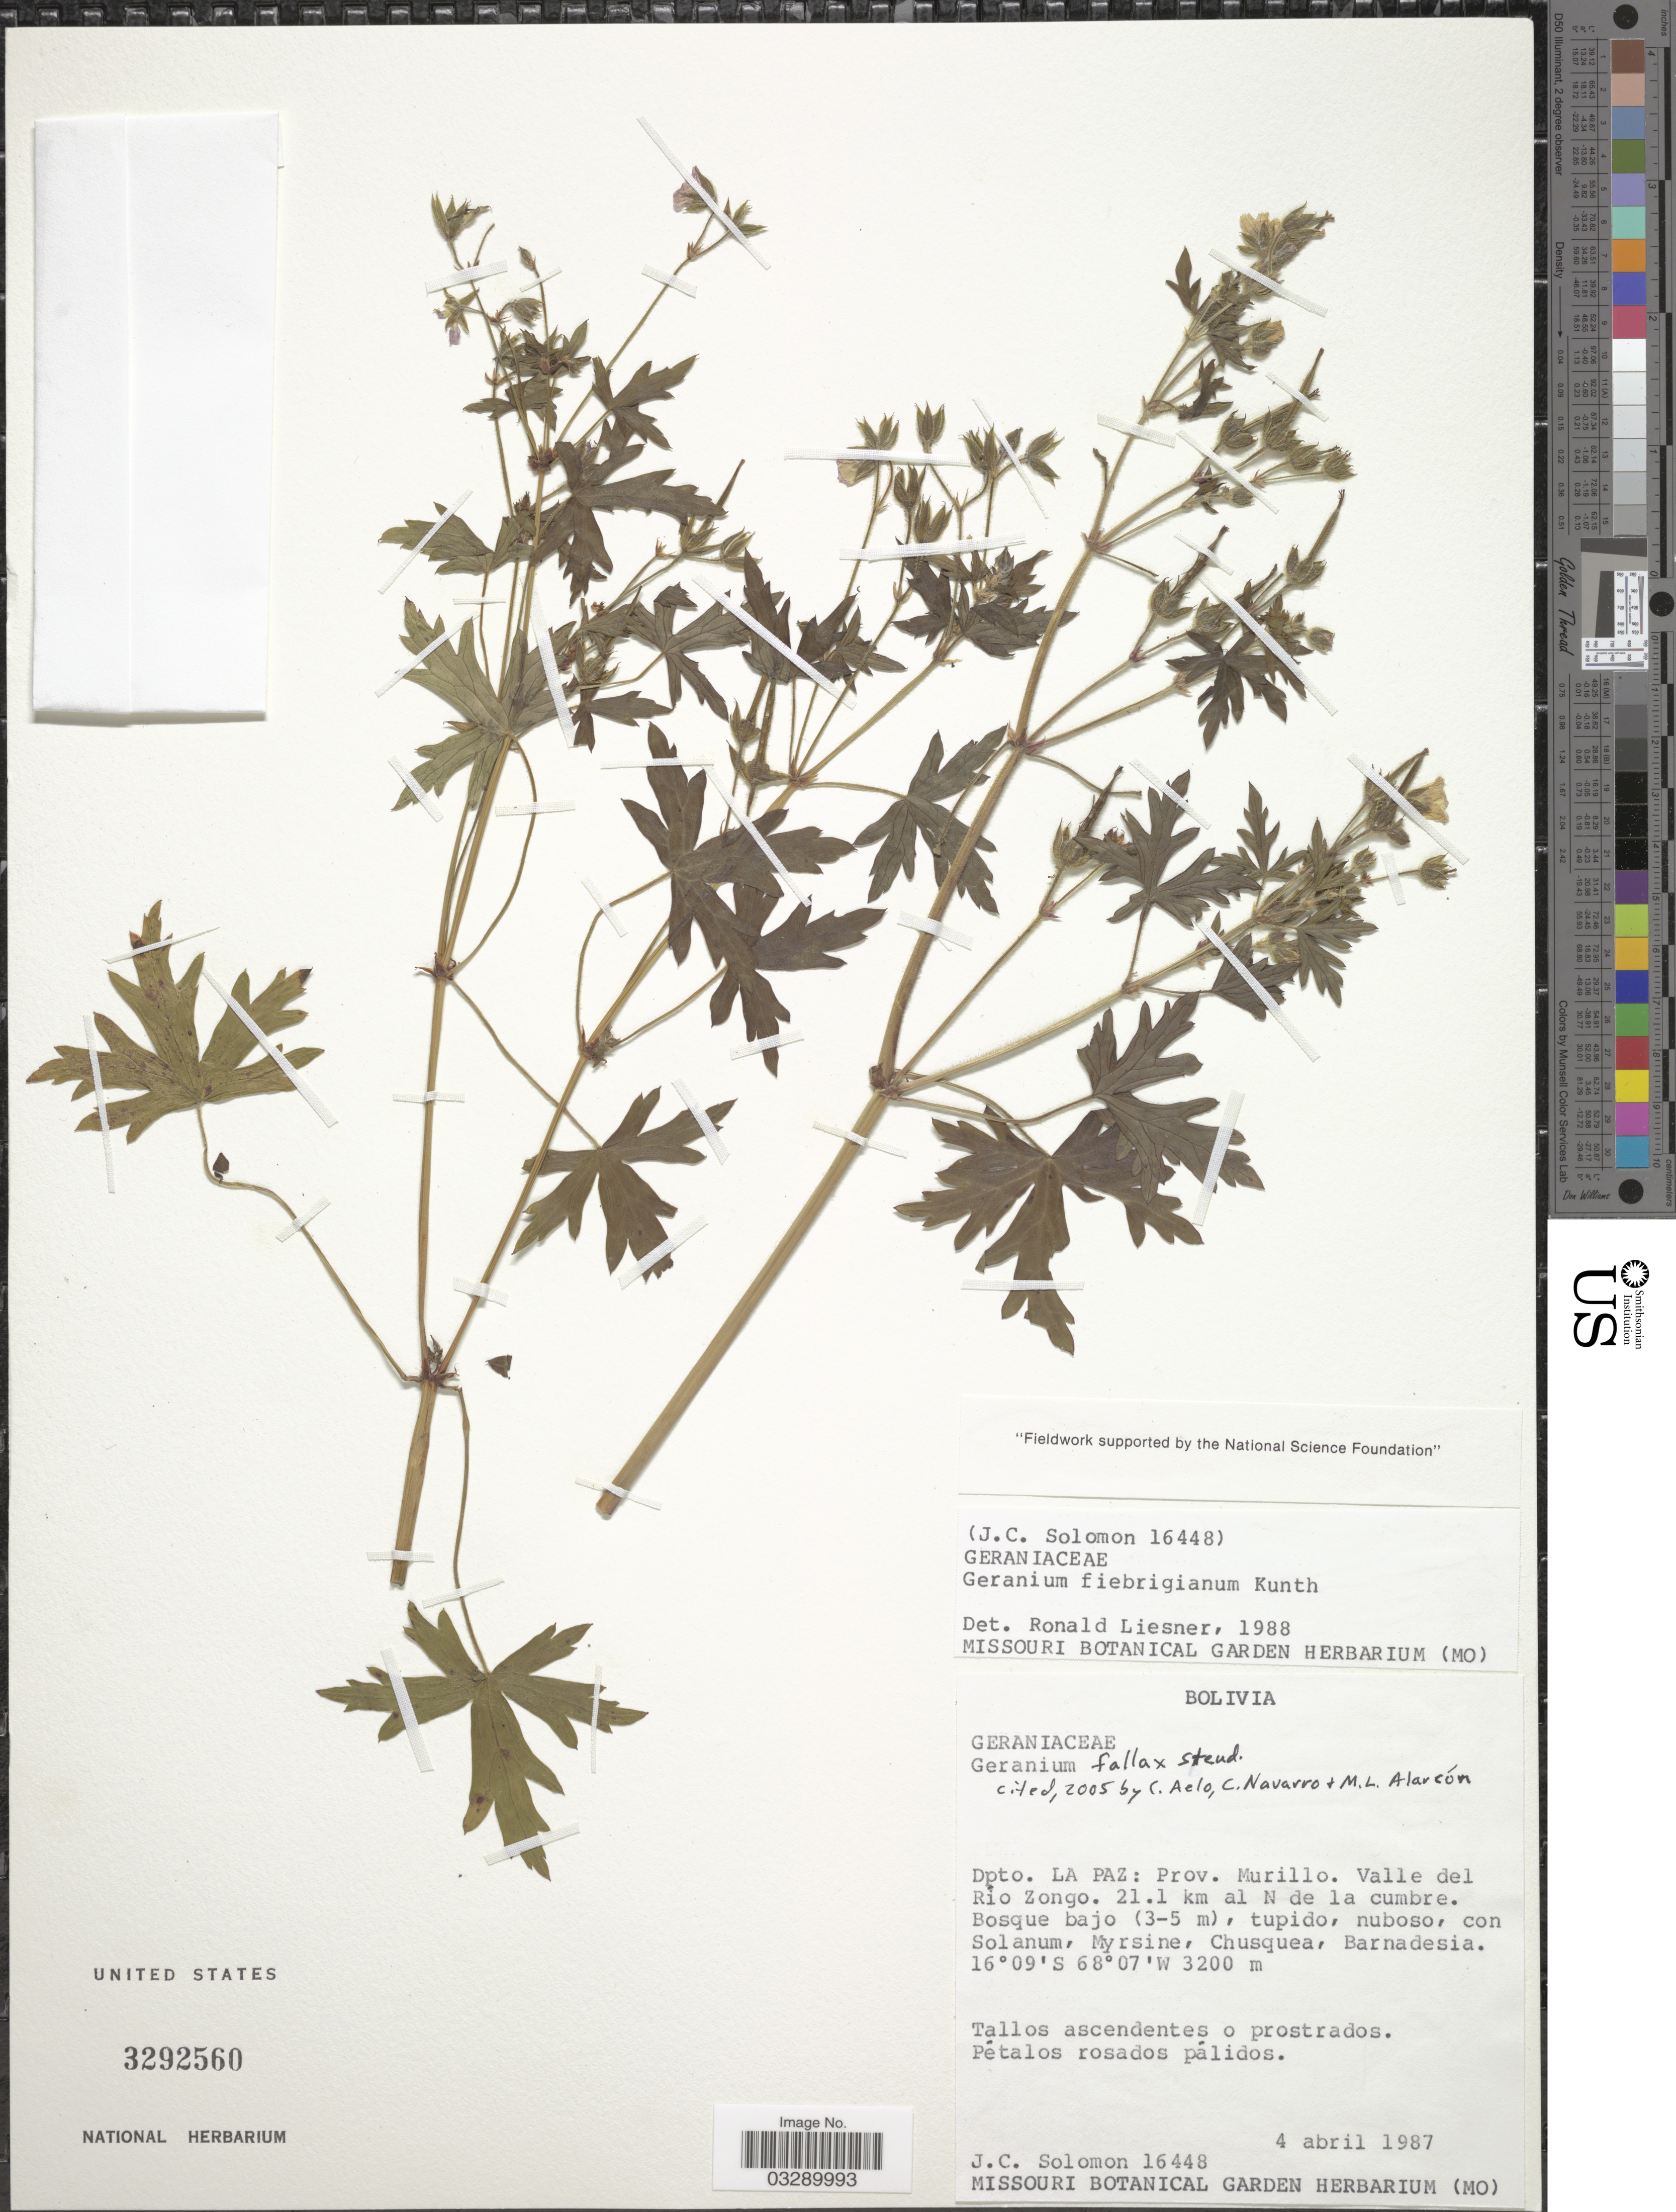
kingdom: Plantae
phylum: Tracheophyta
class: Magnoliopsida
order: Geraniales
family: Geraniaceae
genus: Geranium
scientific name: Geranium fallax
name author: Steud.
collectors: J. C. Solomon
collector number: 16448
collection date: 1987-04-04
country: Bolivia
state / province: La Paz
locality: Dpto. La Paz: Prov. Murillo. Valle del Río Zongo. 21.1 km al Nde la cumbre.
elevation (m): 3200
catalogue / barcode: US 3292560